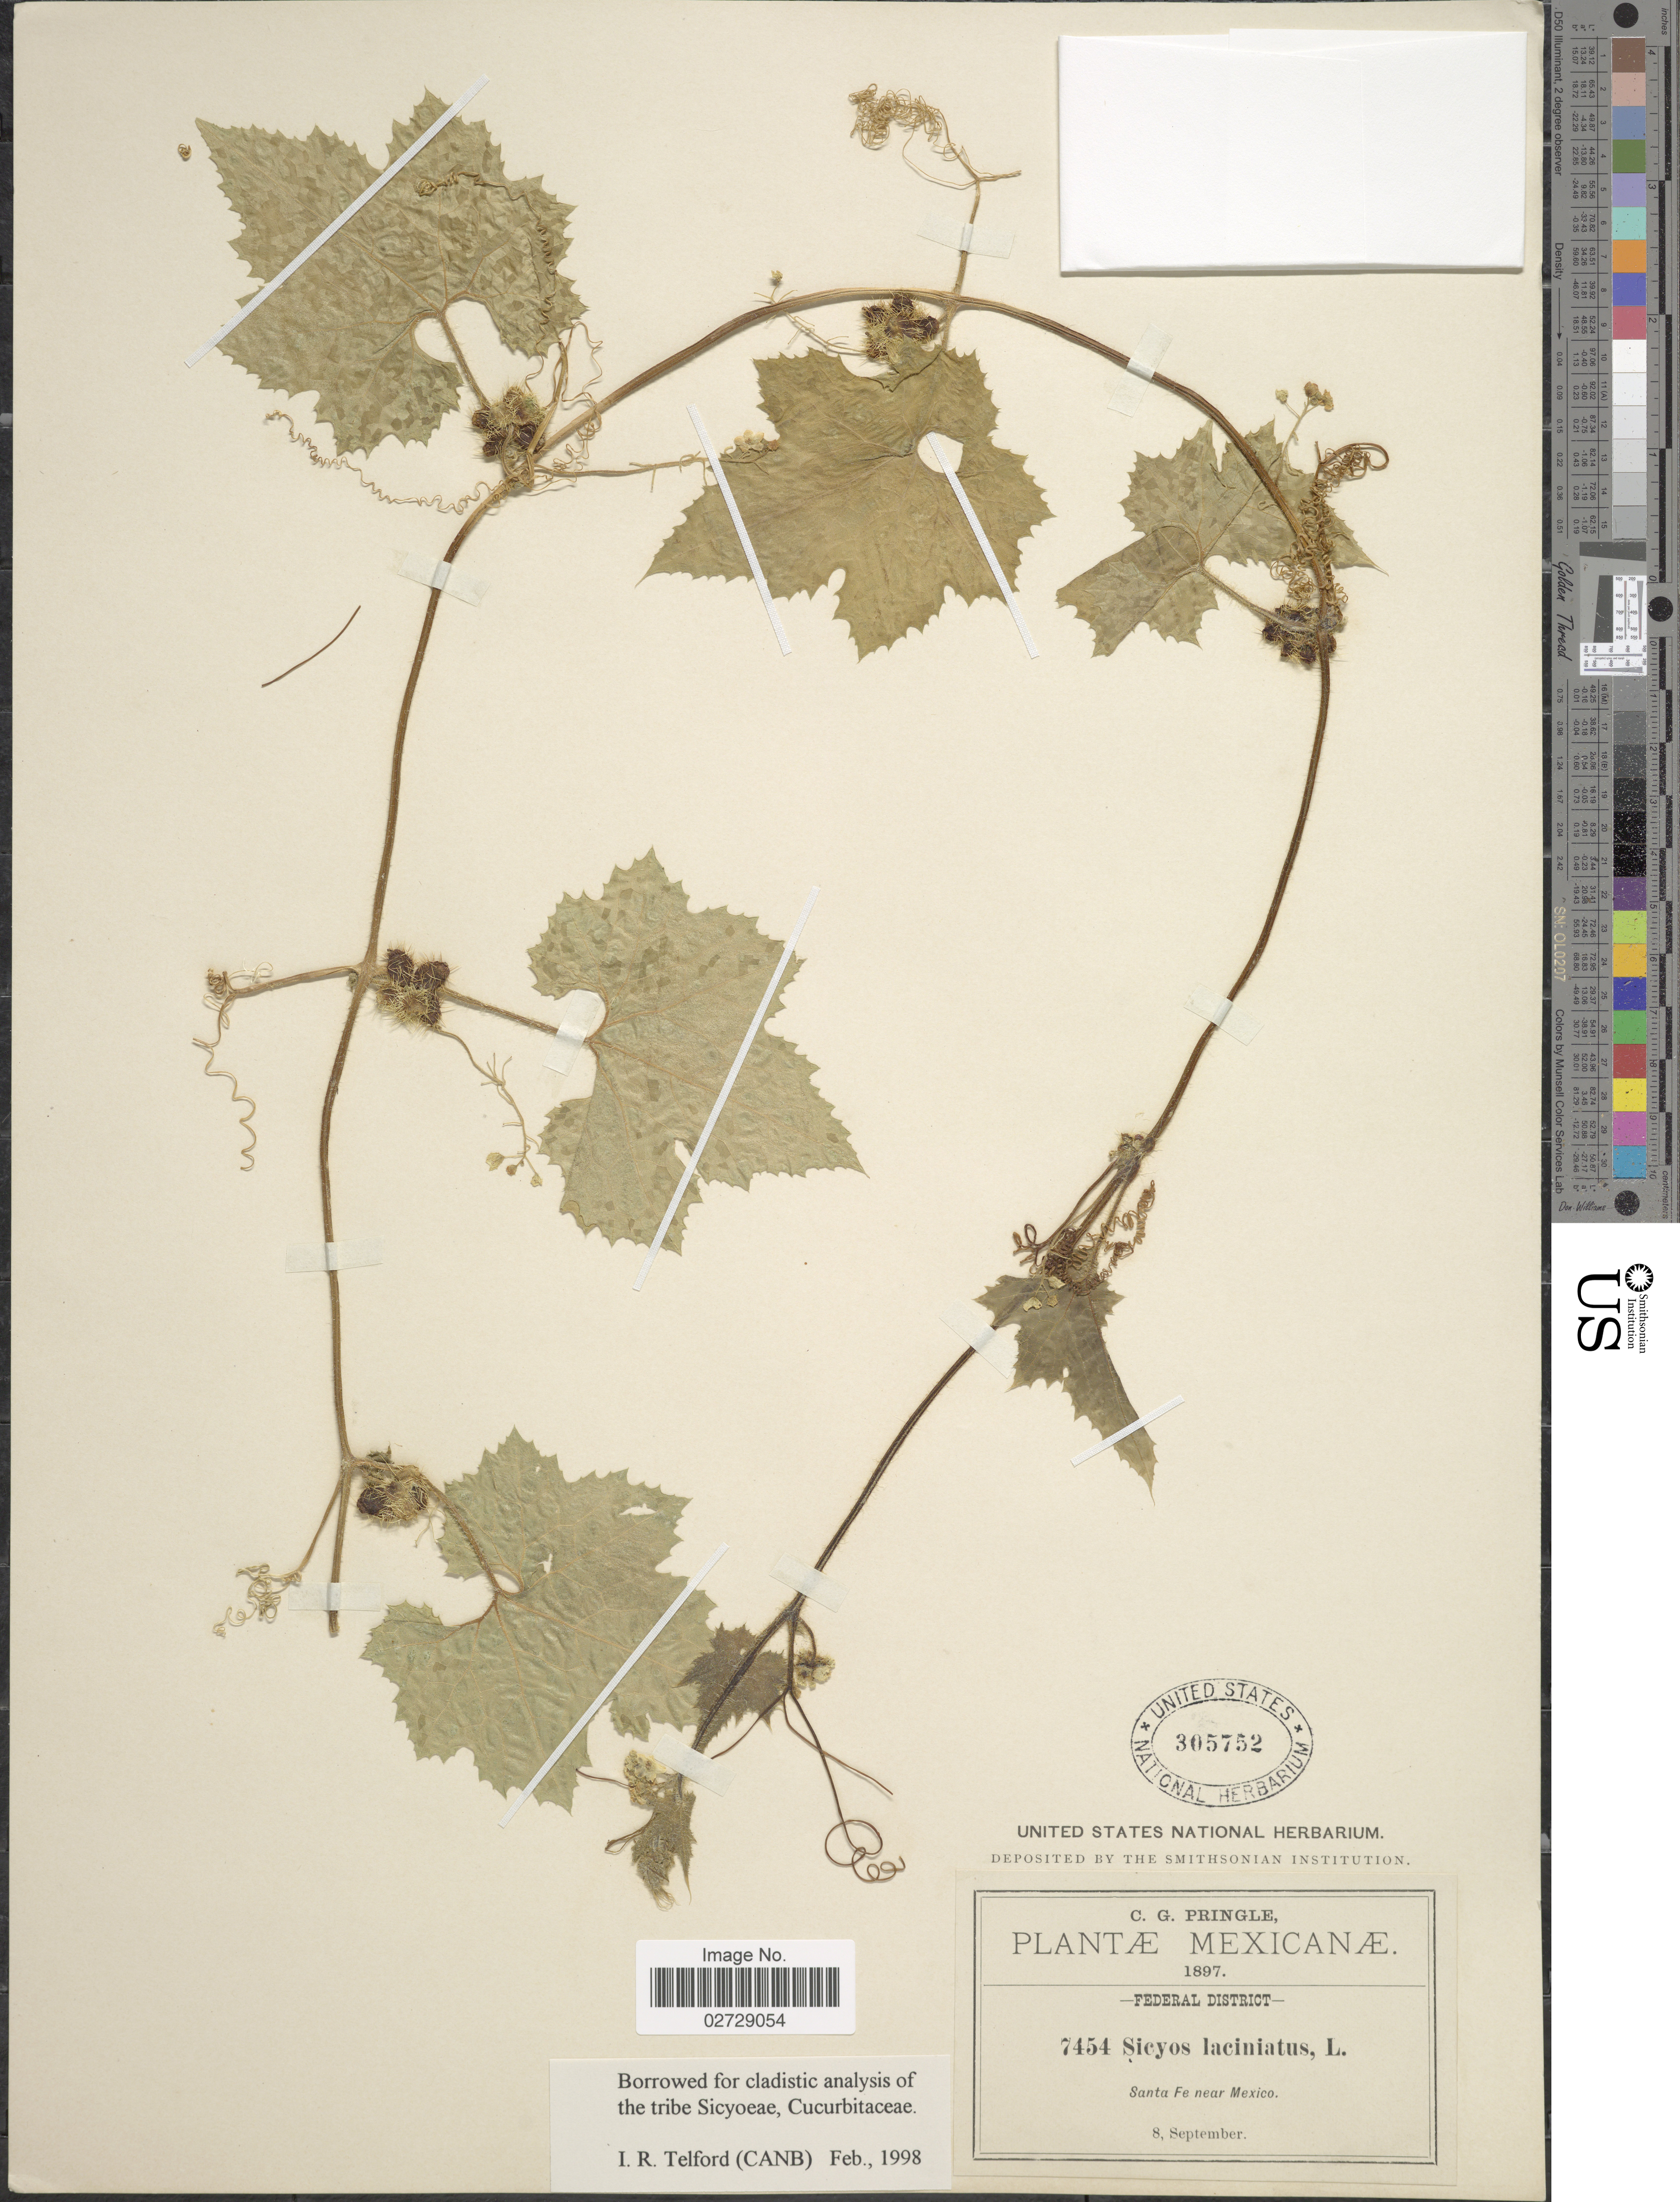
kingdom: Plantae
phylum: Tracheophyta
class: Magnoliopsida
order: Cucurbitales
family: Cucurbitaceae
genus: Sicyos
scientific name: Sicyos laciniatus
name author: L.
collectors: C. G. Pringle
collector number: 7454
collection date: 1897-09-08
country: Mexico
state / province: Distrito Federal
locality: Federal District, Santa Fe near Mexico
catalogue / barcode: US 305752